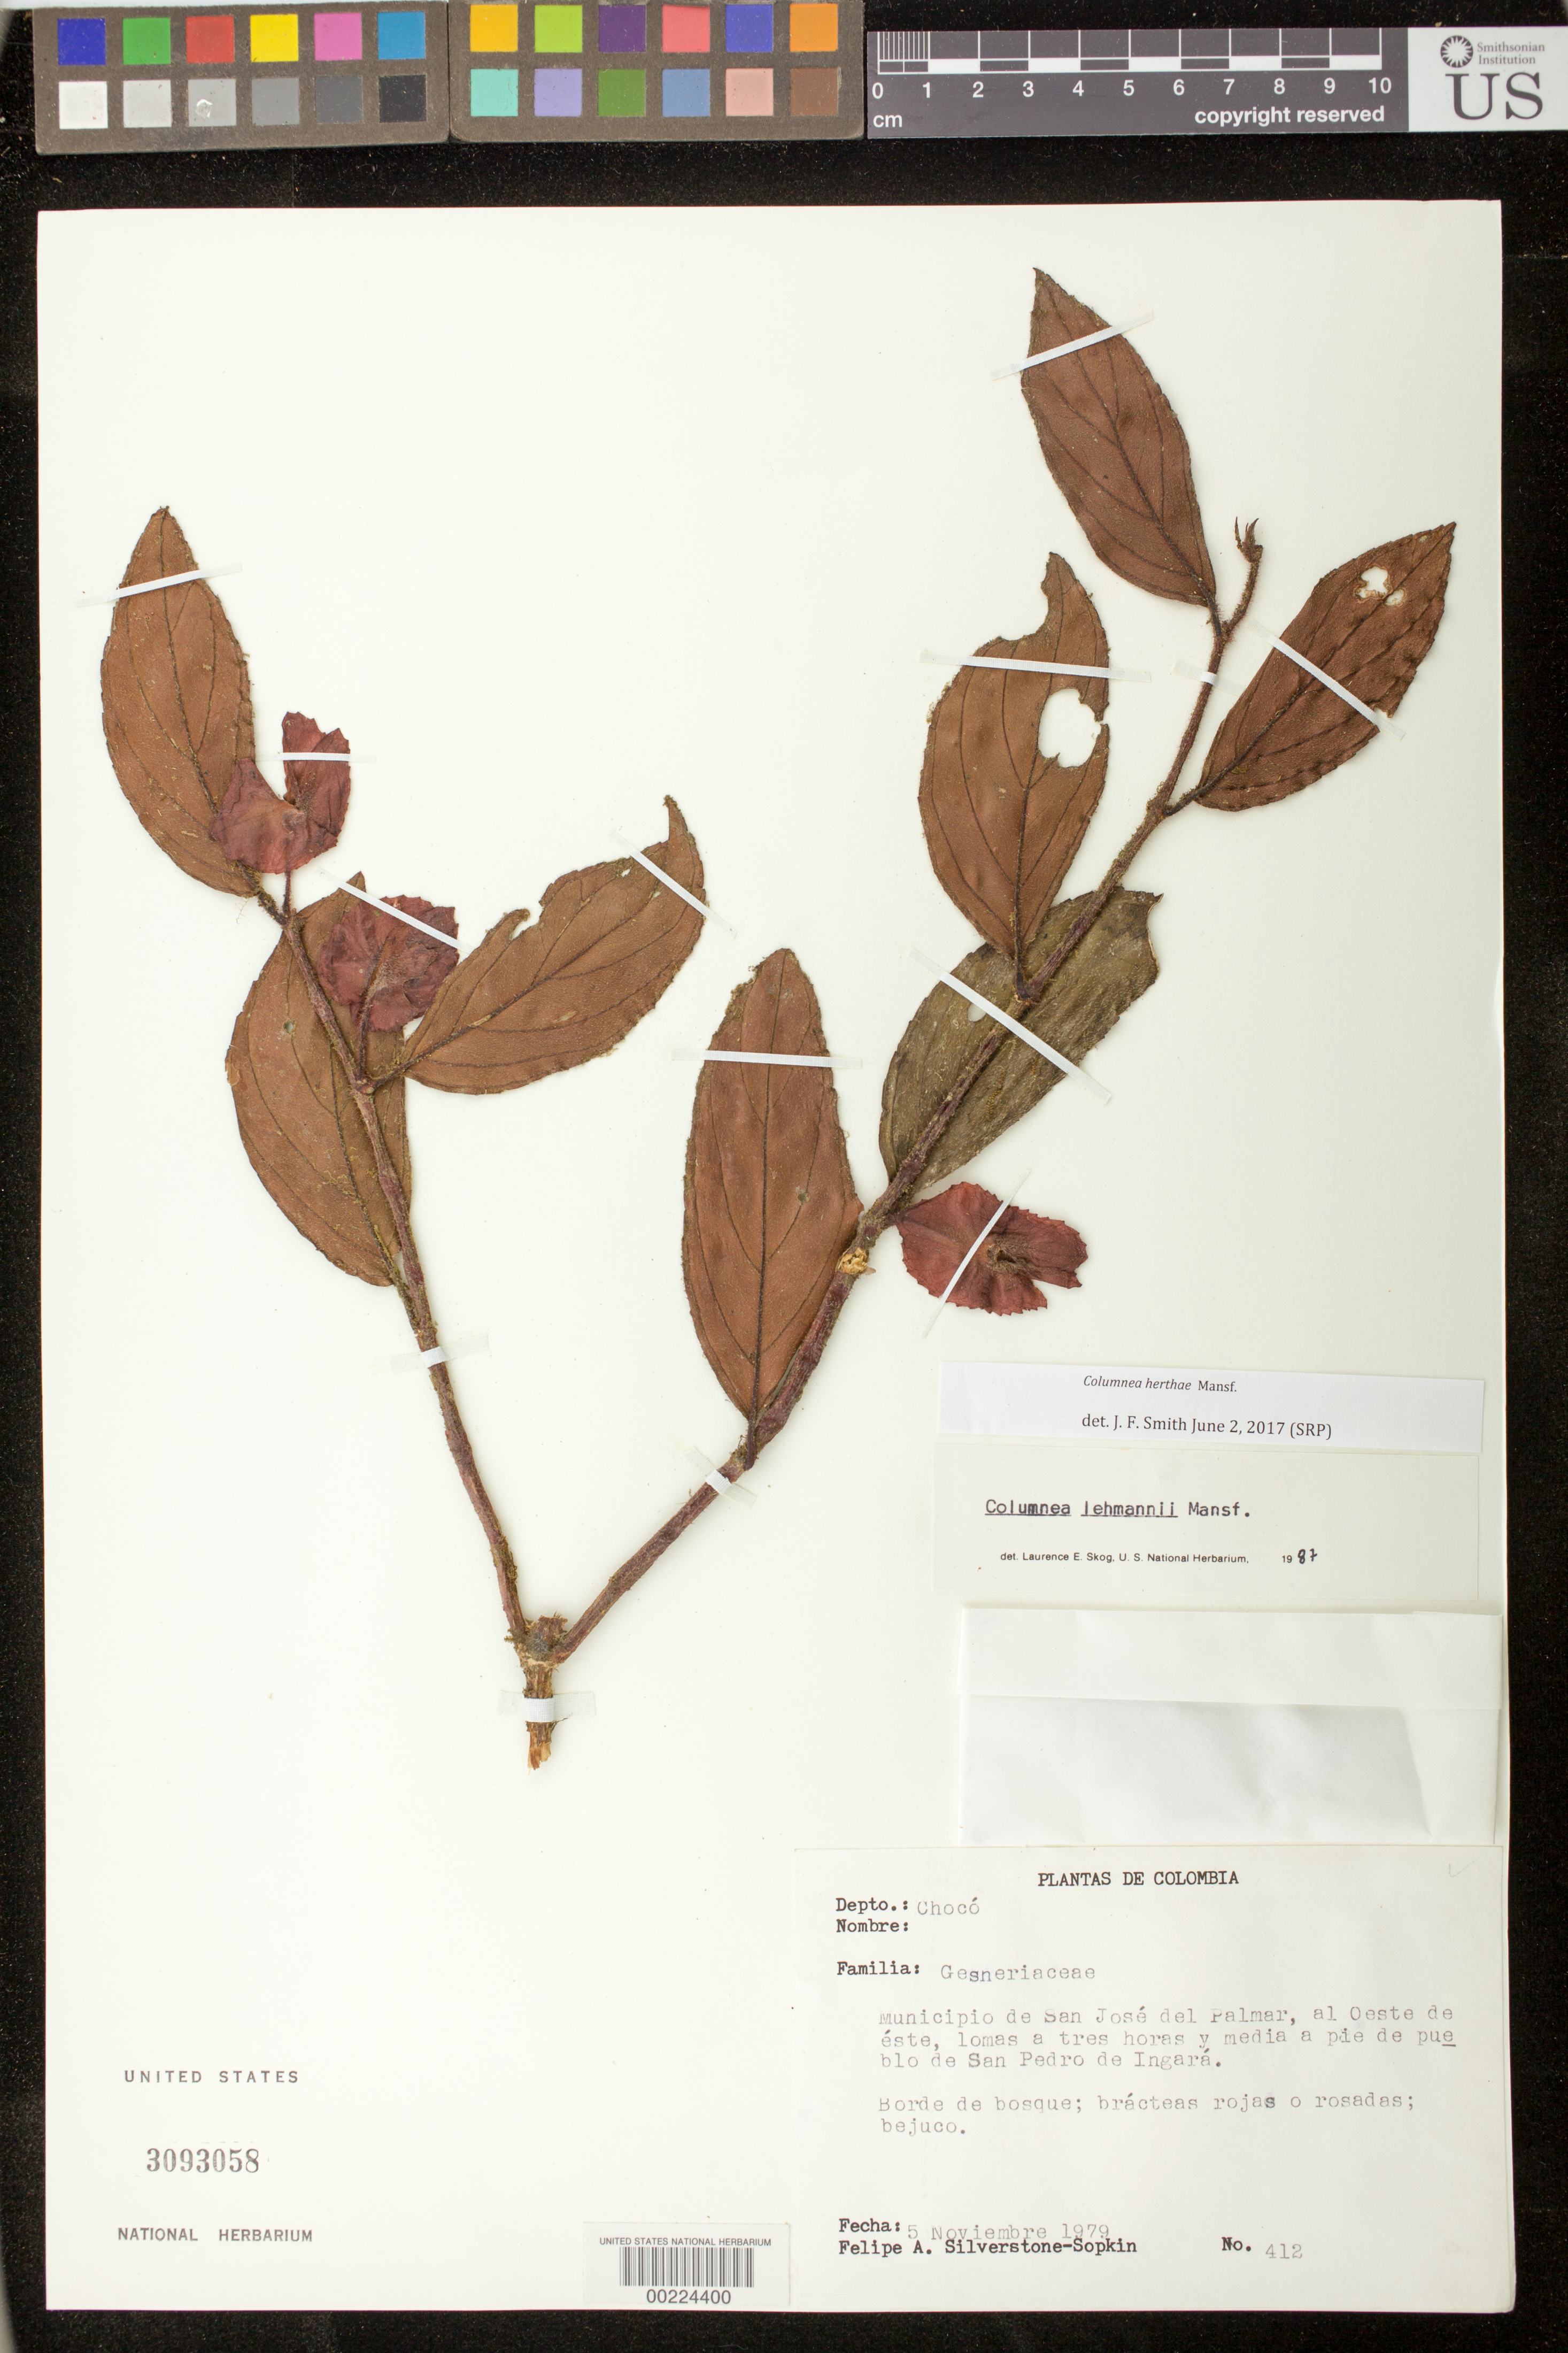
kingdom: Plantae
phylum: Tracheophyta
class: Magnoliopsida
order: Lamiales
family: Gesneriaceae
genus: Columnea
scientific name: Columnea lehmannii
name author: Mansf.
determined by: Clark, J. L.; Skog, Laurence E.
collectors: P. A. Silverstone-Sopkin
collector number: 412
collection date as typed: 05 Nov 1979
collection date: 1979-11-05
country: Colombia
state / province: Chocó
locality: Mpio. San José del Palmar, to W from E, ... San Pedro de Ingara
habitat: Edge of forest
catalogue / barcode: US 3093058